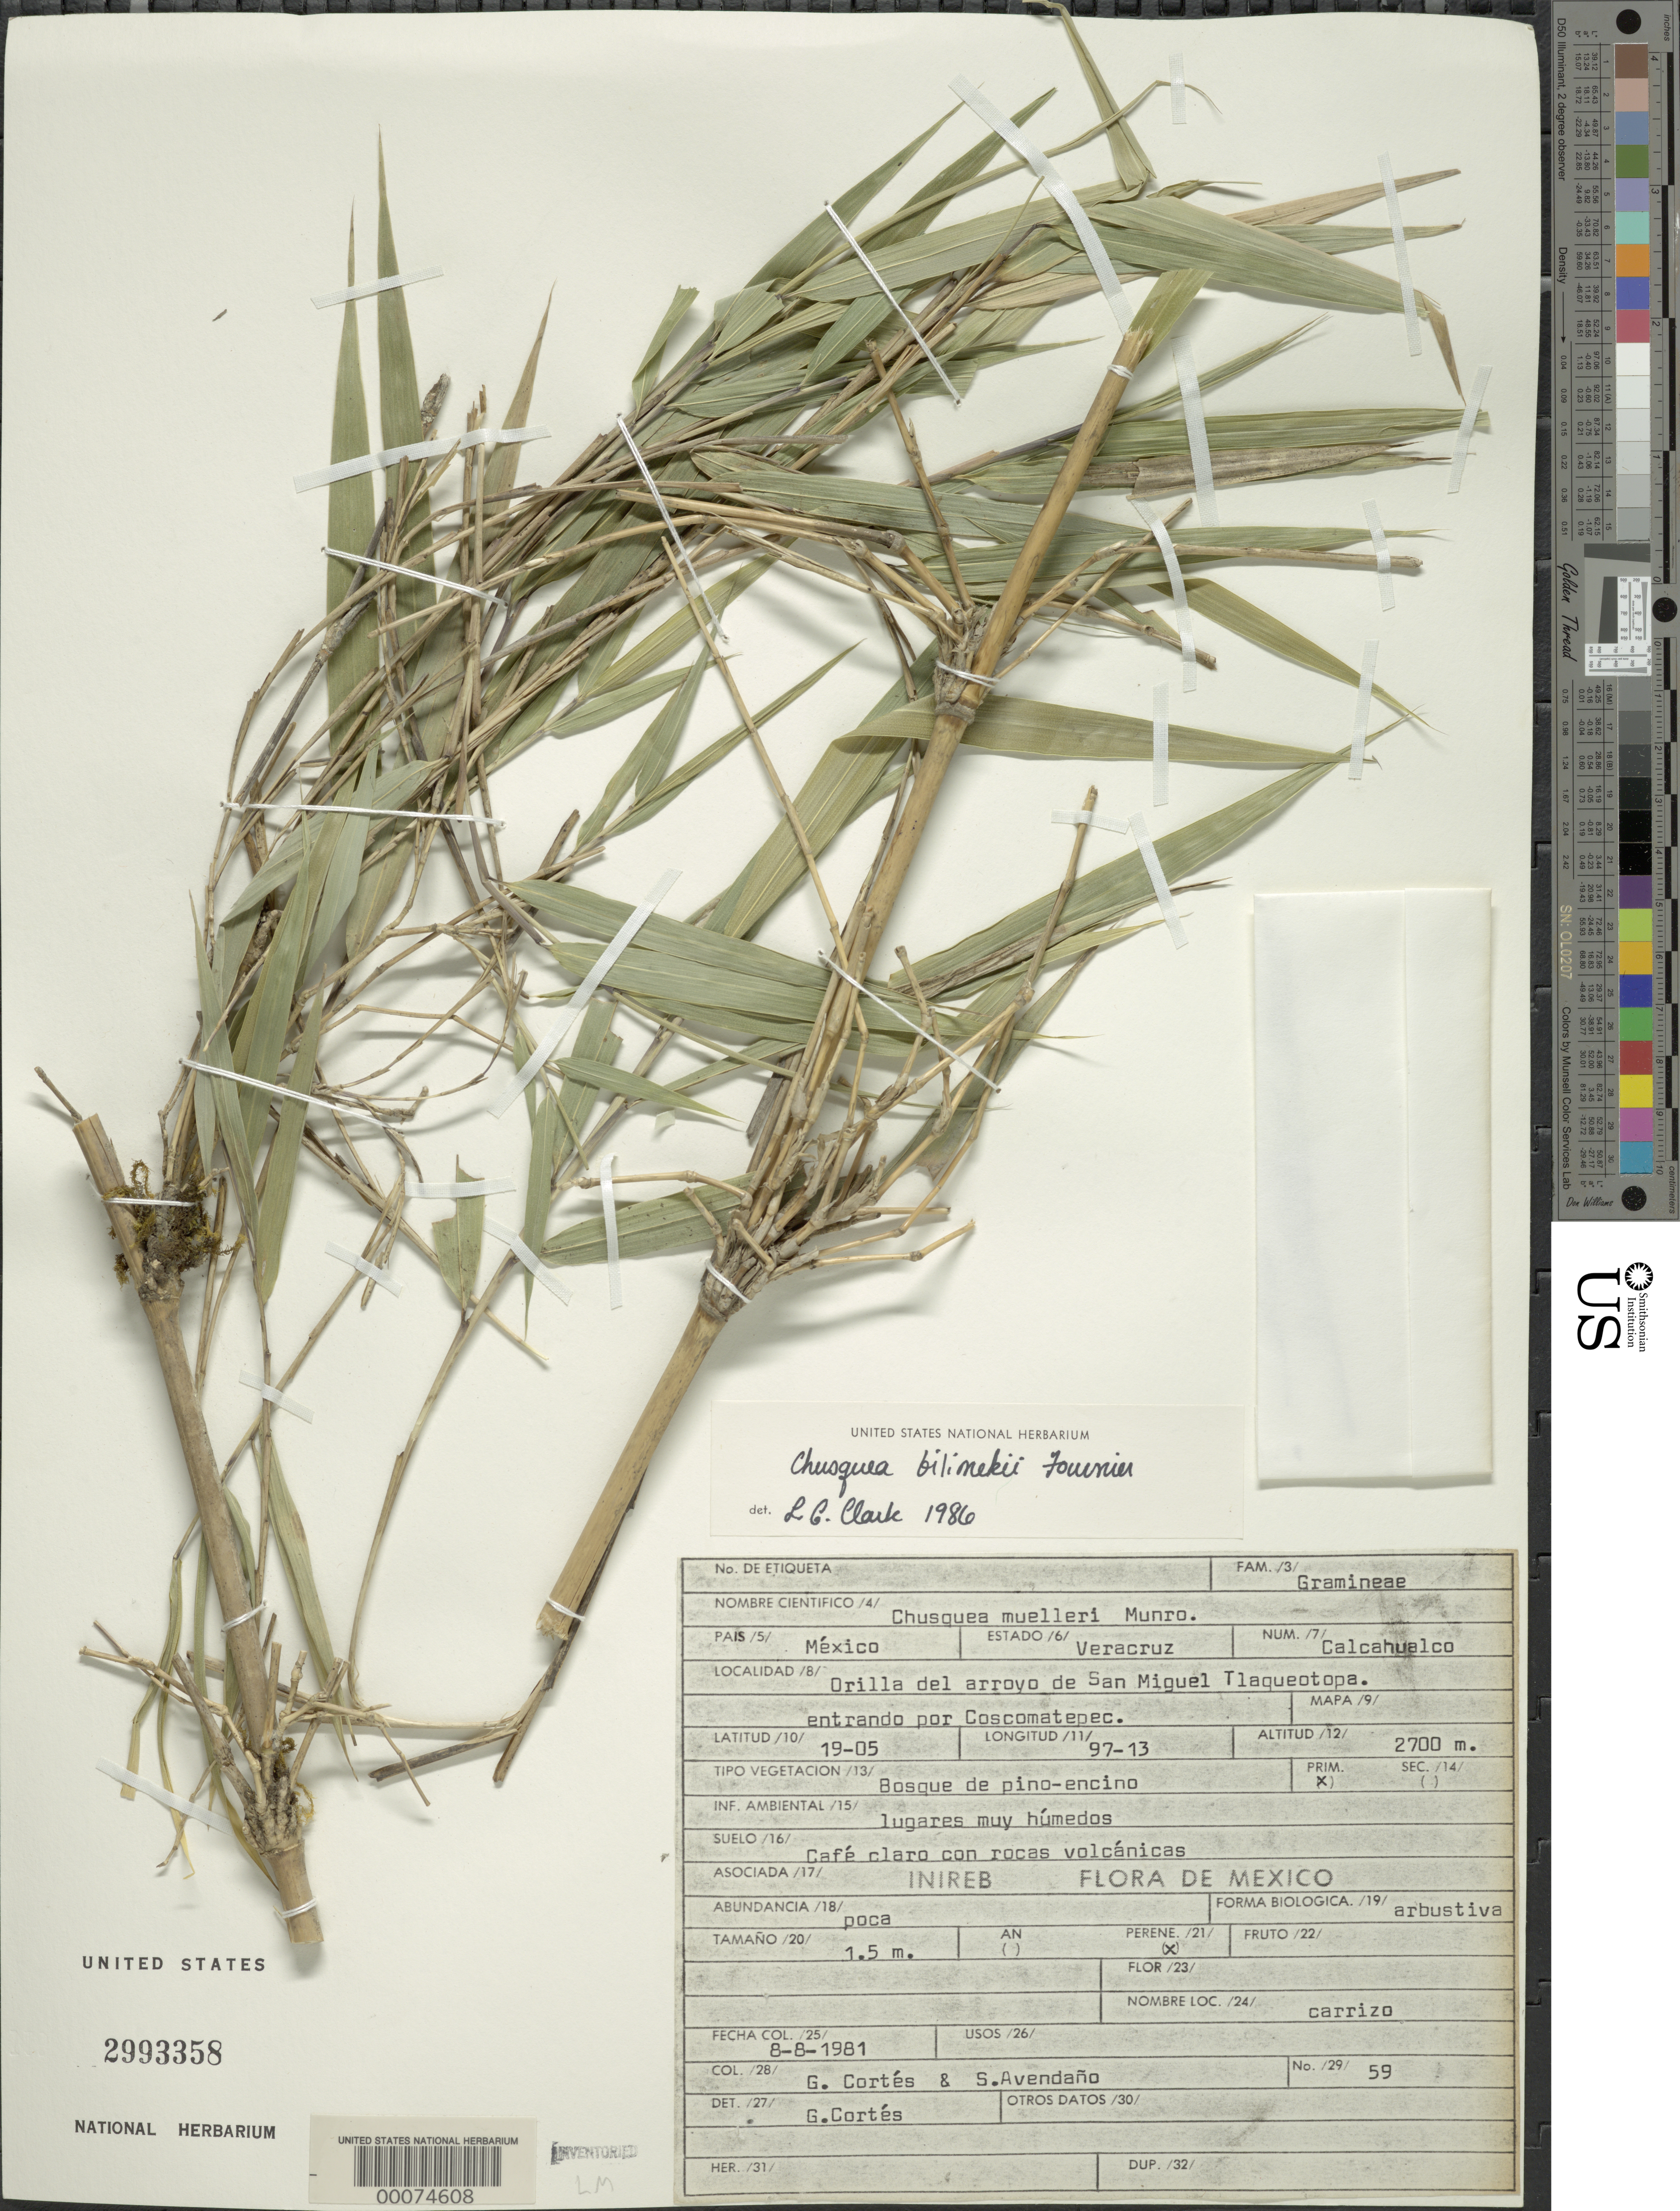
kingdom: Plantae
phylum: Tracheophyta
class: Liliopsida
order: Poales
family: Poaceae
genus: Chusquea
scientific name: Chusquea bilimekii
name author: E. Fourn.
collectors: G. Cortés R. & S. Avendano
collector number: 59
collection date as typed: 08 Aug 1981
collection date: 1981-08-08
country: Mexico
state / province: Veracruz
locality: Mun. calcahualco, orilla del arroyo de San Miguel tlaqueotopa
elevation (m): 2700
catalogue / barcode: US 2993358